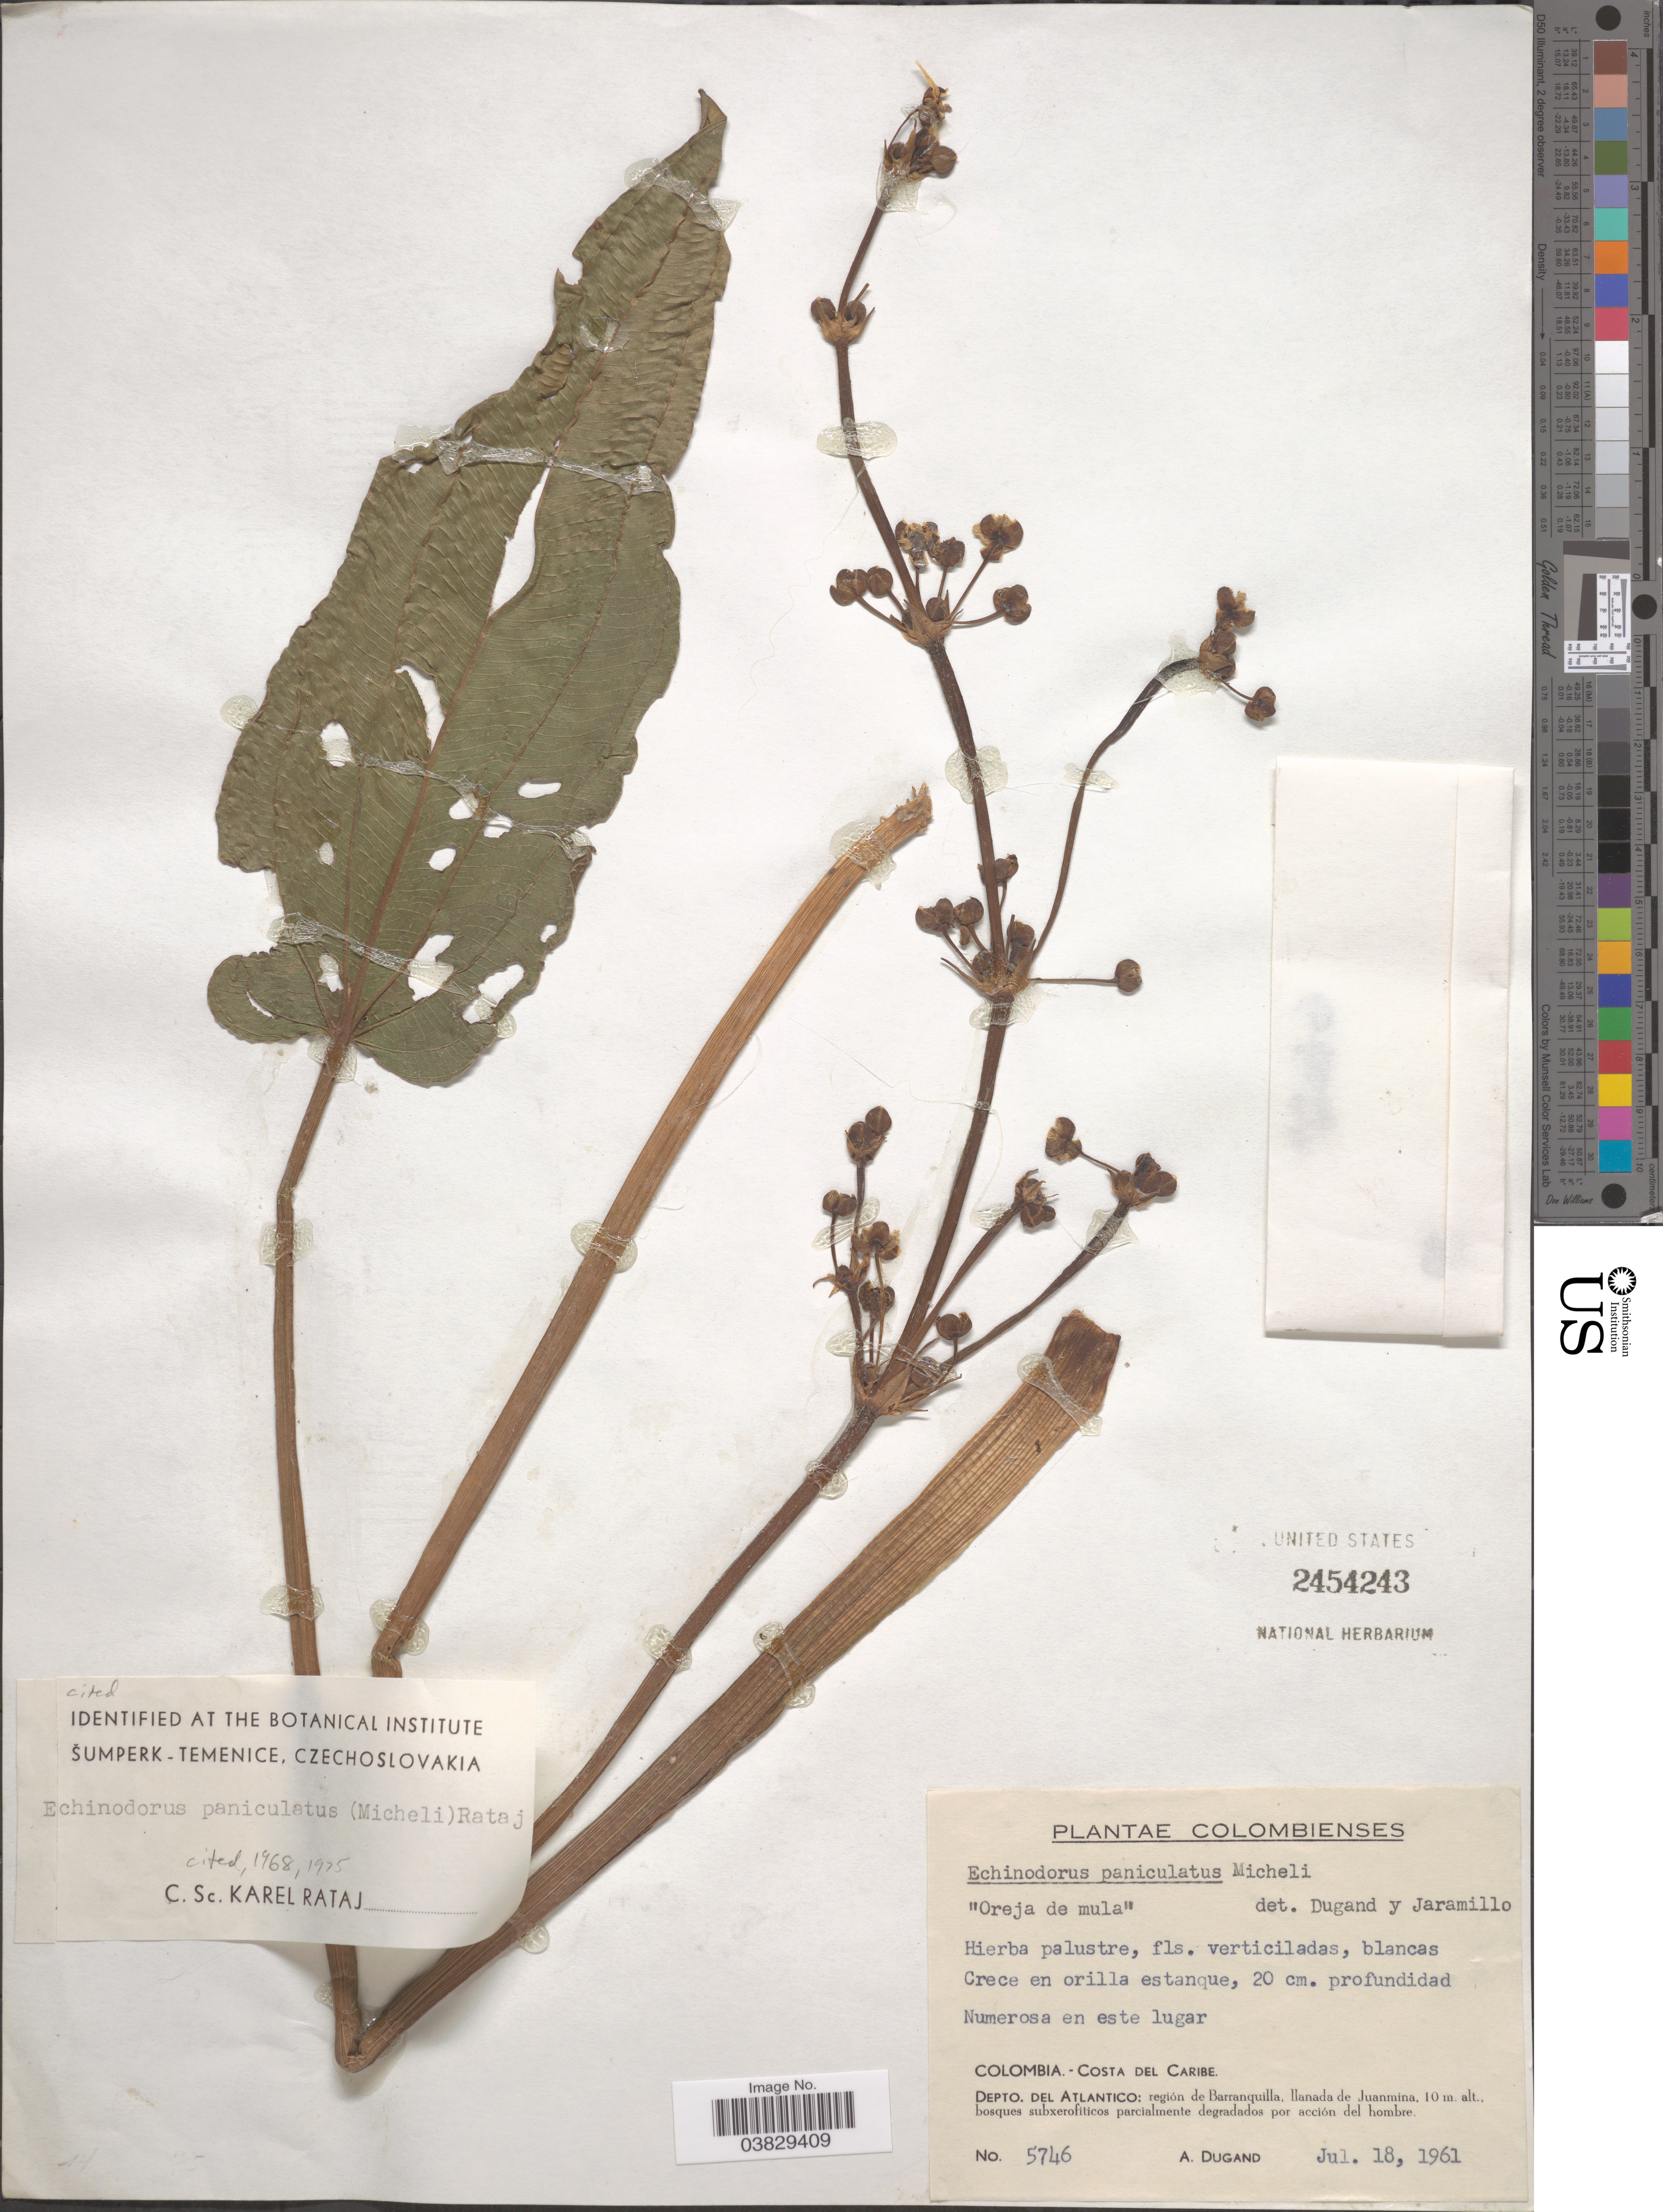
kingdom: Plantae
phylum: Tracheophyta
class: Liliopsida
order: Alismatales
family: Alismataceae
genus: Echinodorus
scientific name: Echinodorus paniculatus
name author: Micheli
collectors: A. Dugand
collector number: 5746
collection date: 1961-07-18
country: Colombia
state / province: Atlántico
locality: Costa del Caribe. Depto. del Atlantico: región de Barranquilla, llanada de Juanmina.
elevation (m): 10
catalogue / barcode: US 2454243